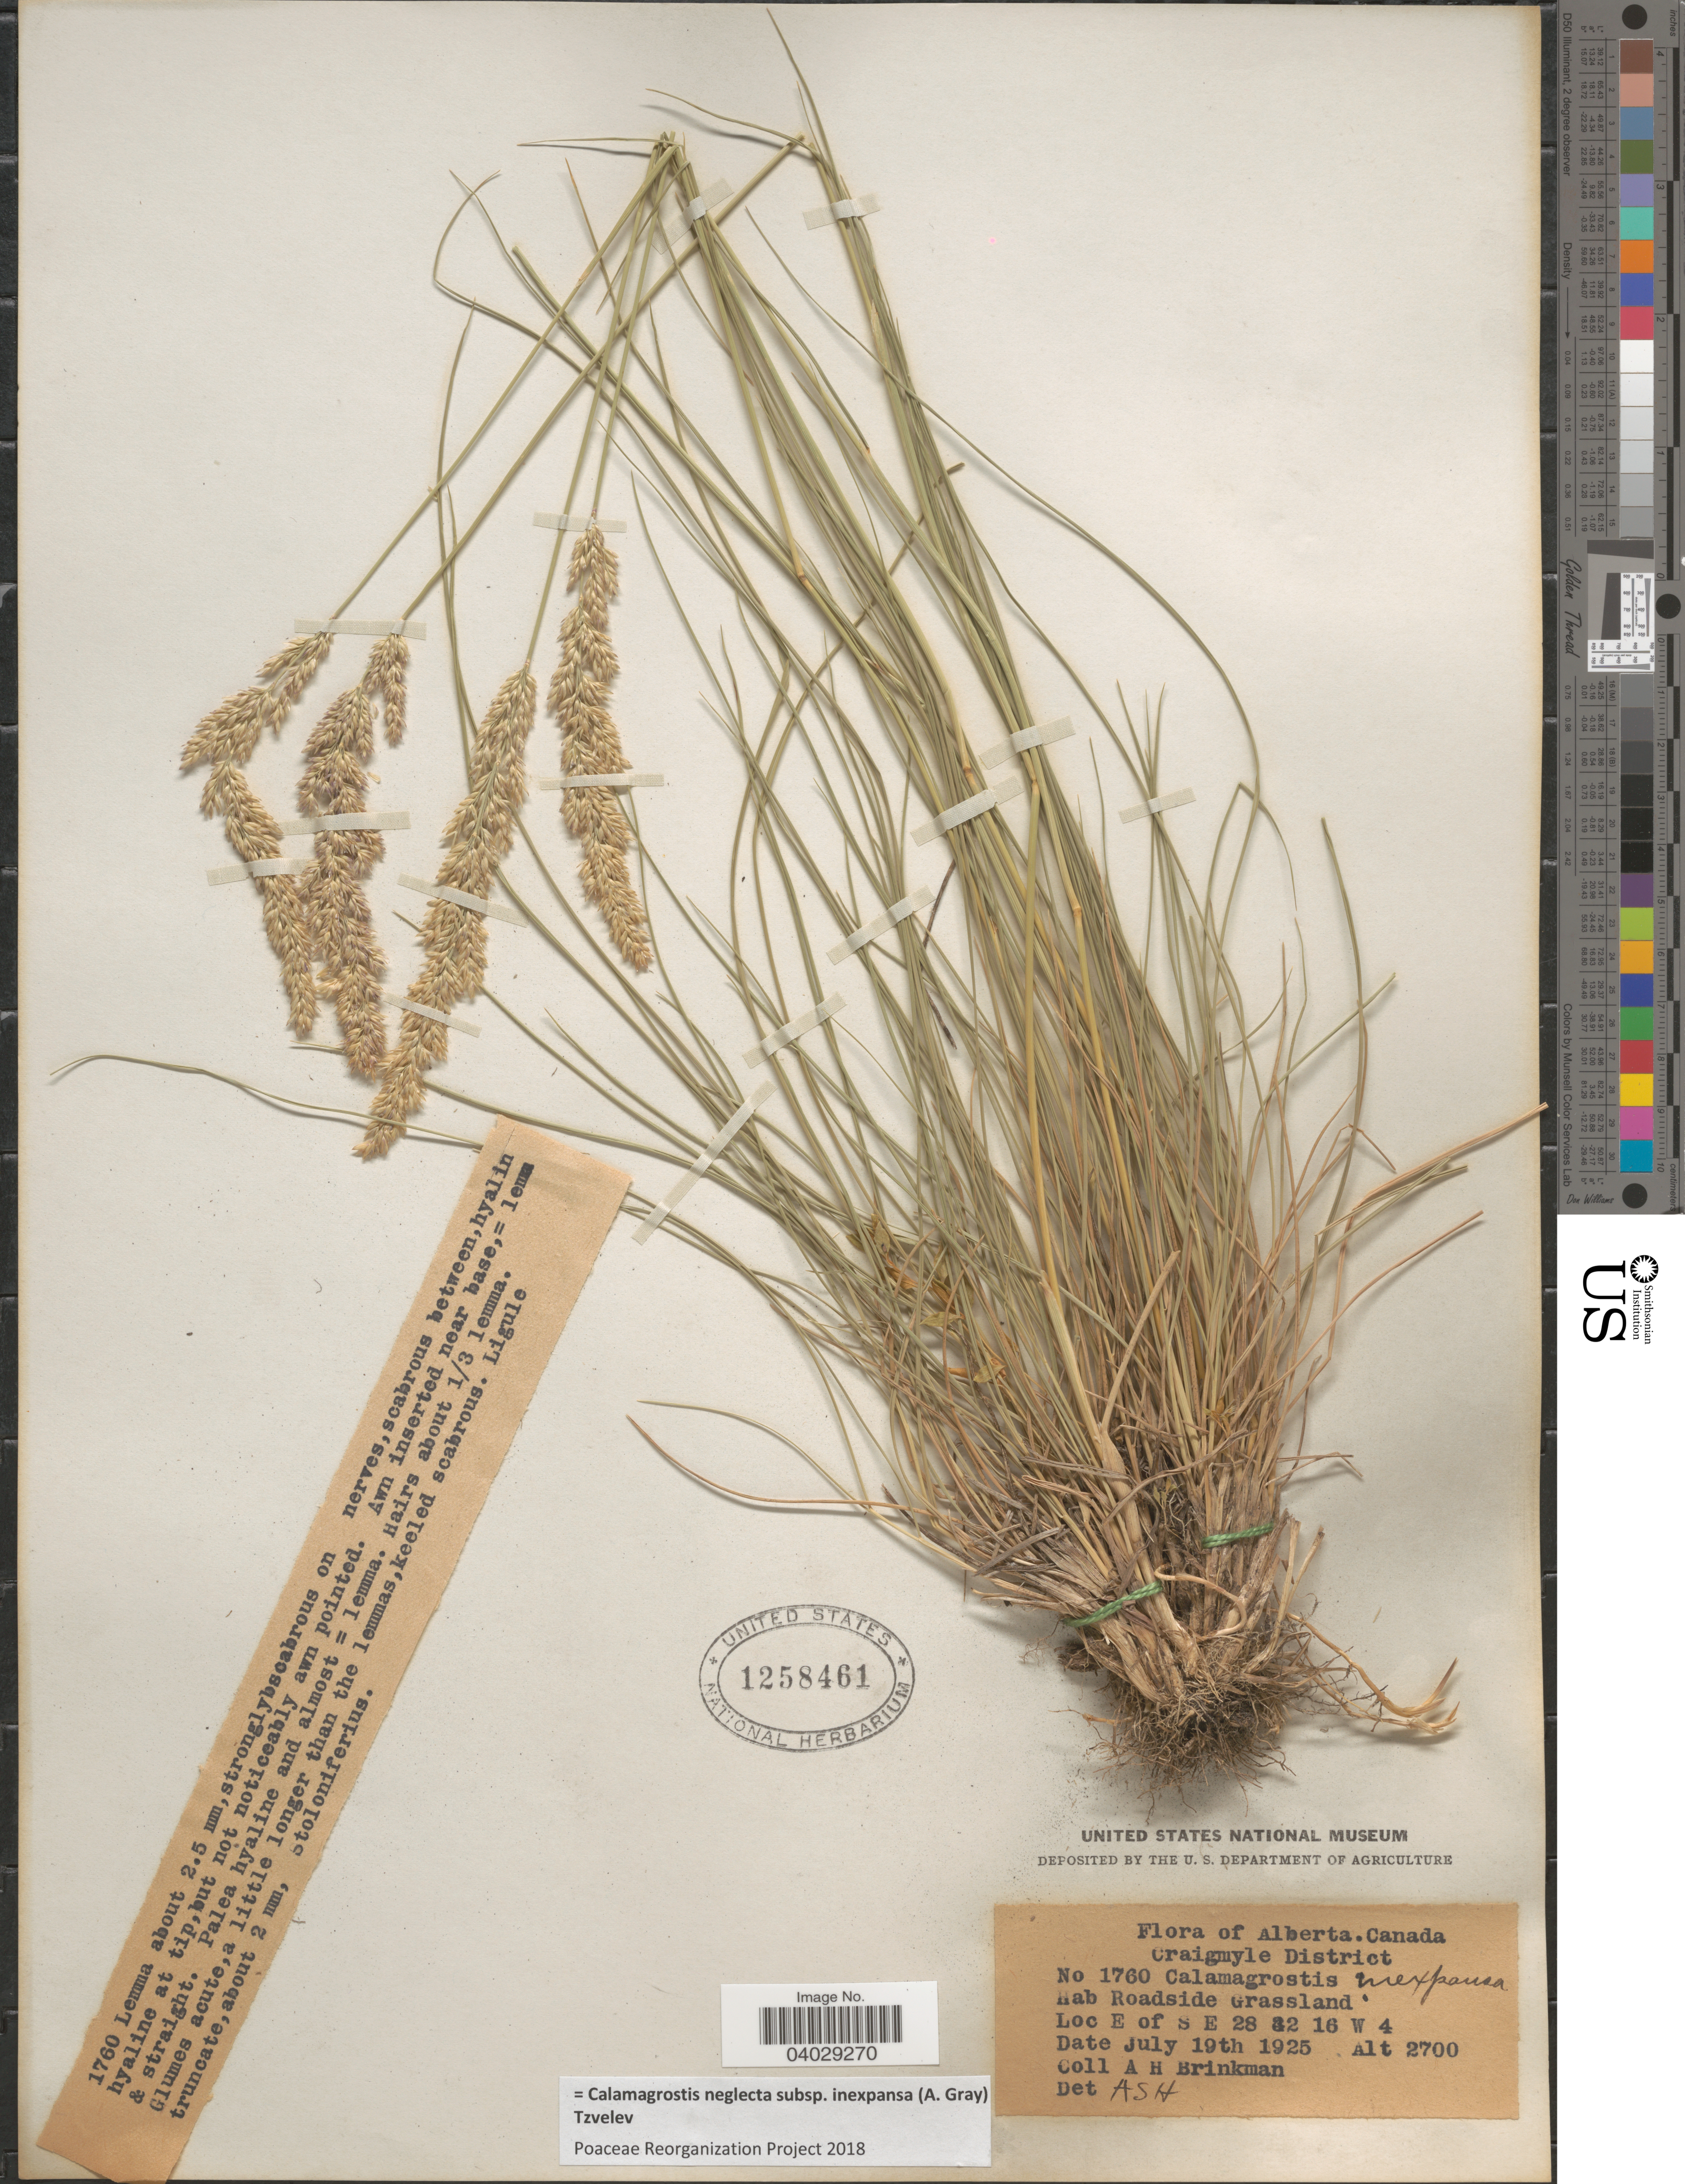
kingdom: Plantae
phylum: Tracheophyta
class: Liliopsida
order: Poales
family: Poaceae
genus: Calamagrostis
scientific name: Calamagrostis neglecta subsp. inexpansa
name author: (A. Gray) Tzvelev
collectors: A. Brinkman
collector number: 1760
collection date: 1925-07-19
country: Canada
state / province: Alberta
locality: Craigmyle District. Roadside Grassland. E of S E 28 32 16 W 4.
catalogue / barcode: US 1258461